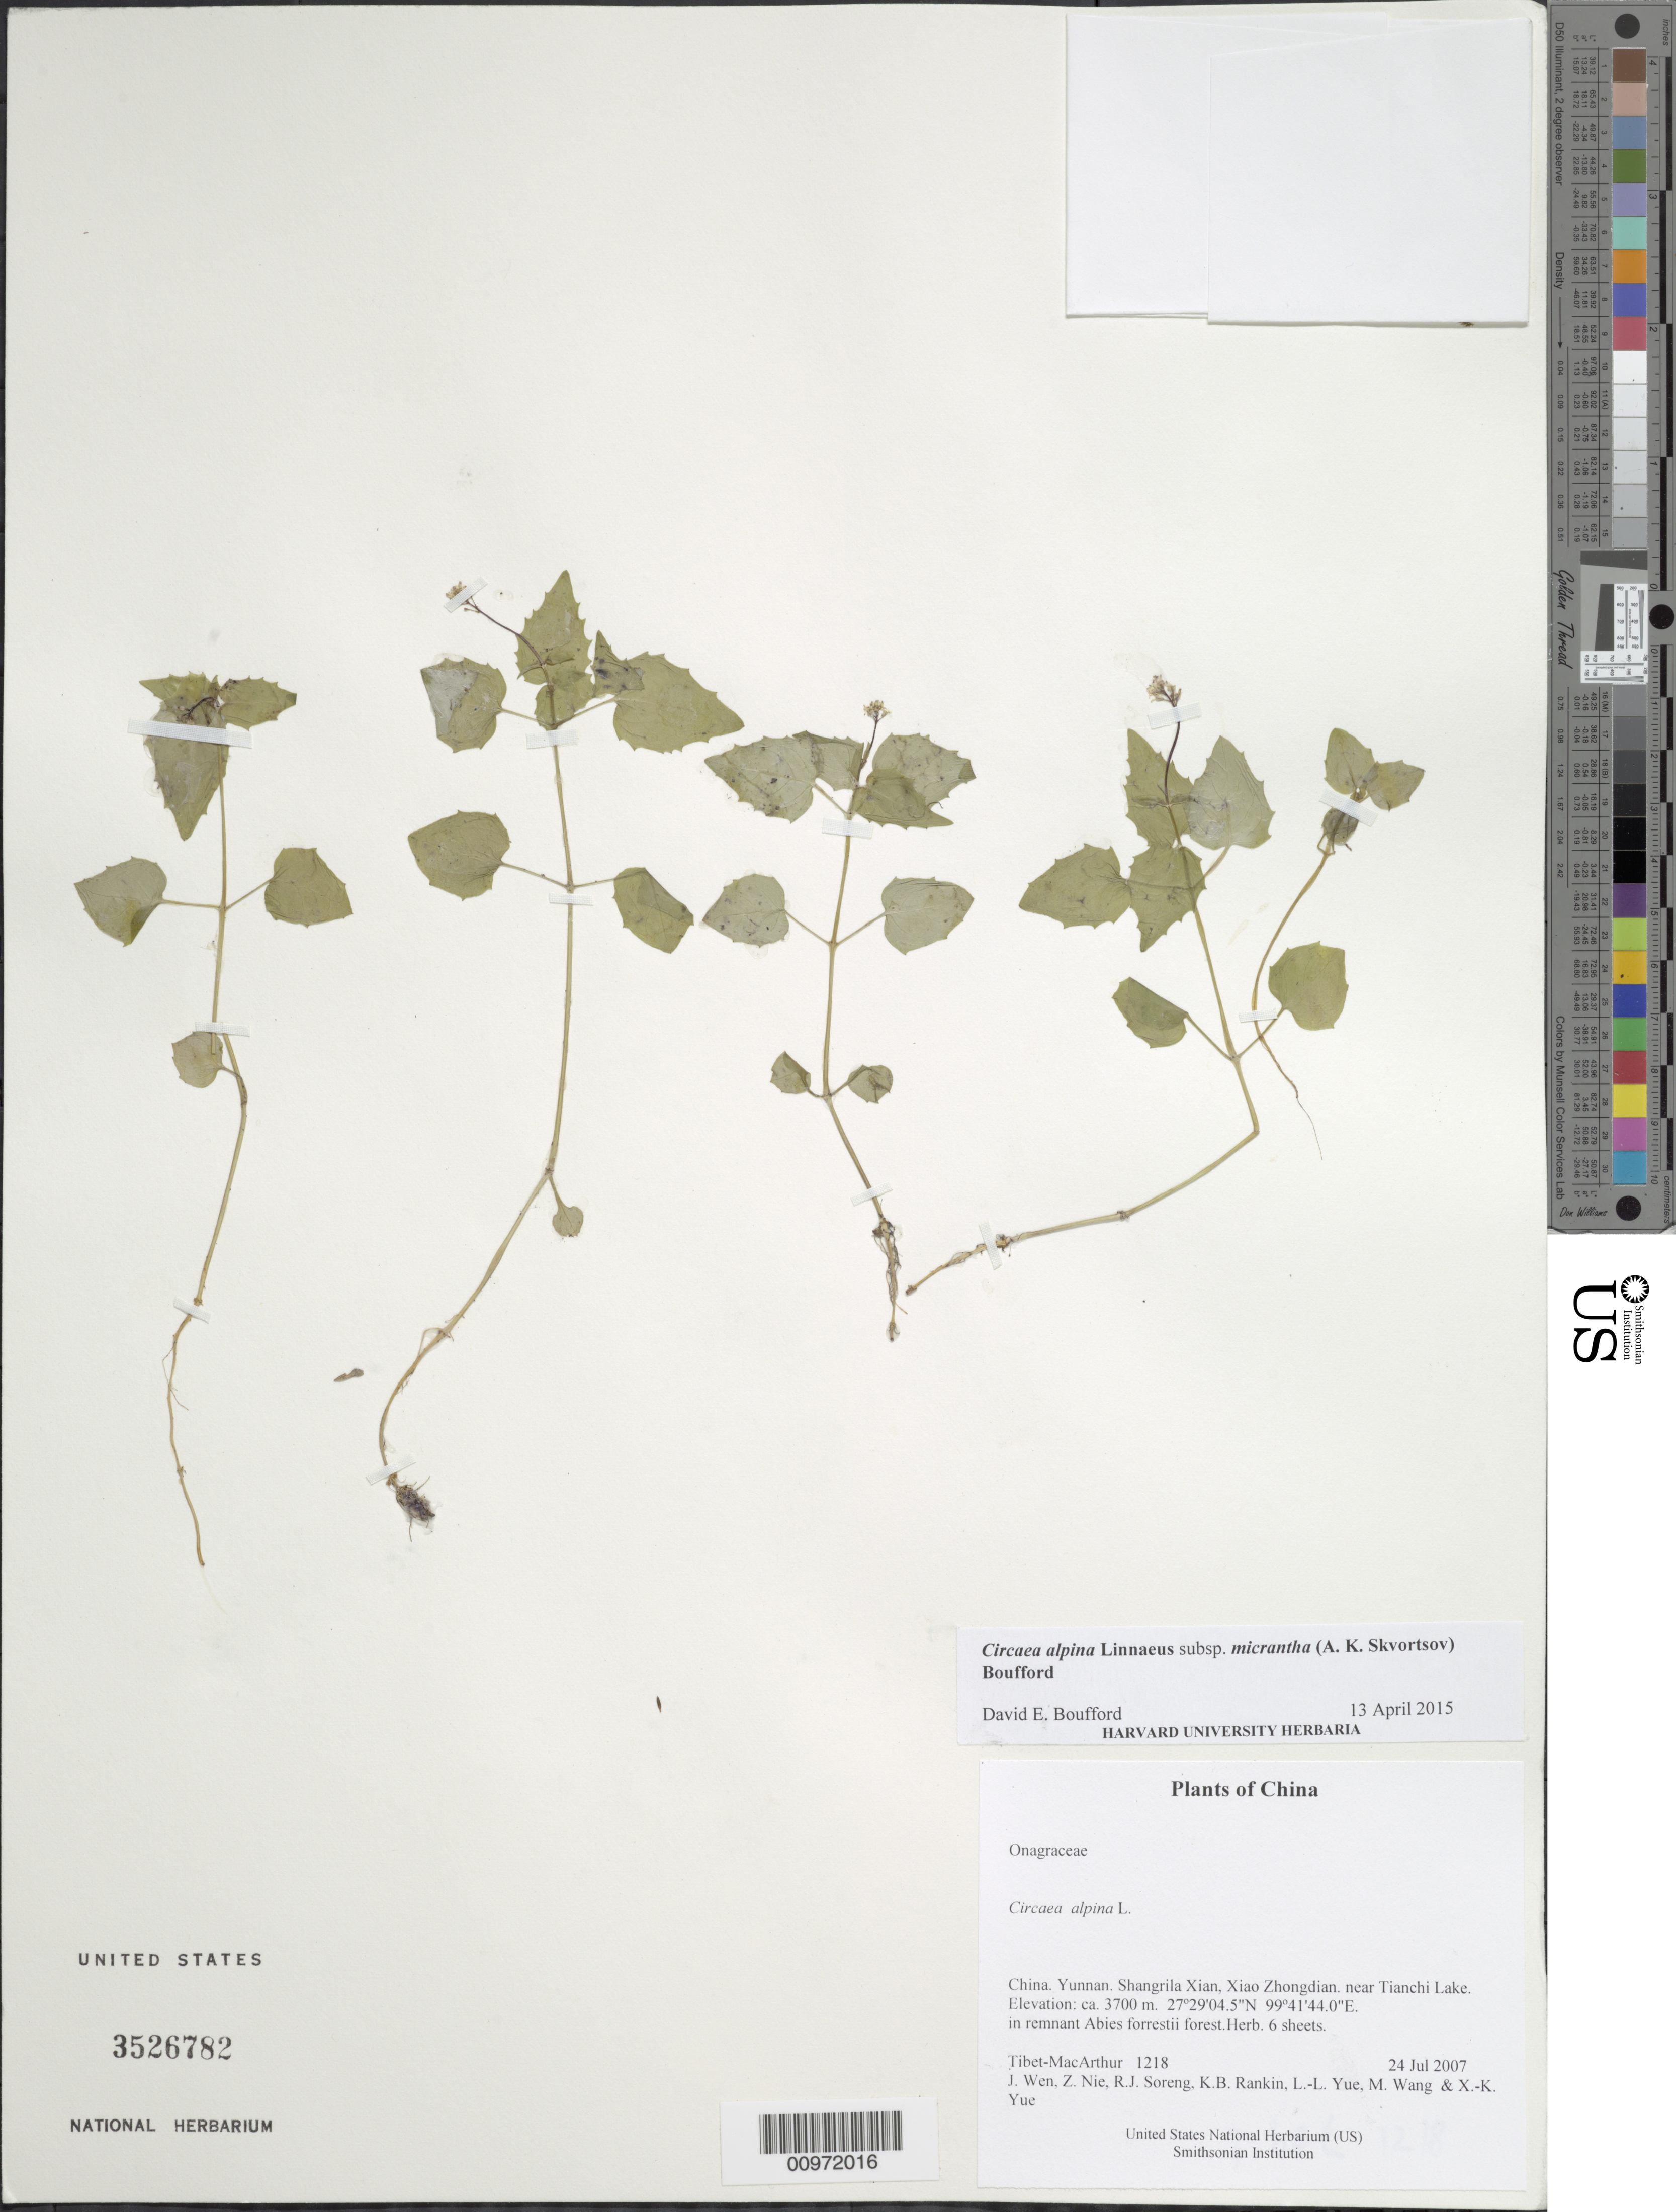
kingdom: Plantae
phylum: Tracheophyta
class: Magnoliopsida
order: Myrtales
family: Onagraceae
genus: Circaea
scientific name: Circaea alpina subsp. micrantha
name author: (A.K. Skvortsov) Boufford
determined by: Boufford, D. E.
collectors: Tibet-MacArthur, J. Wen, Z. Nie, R. J. Soreng, K. Rankin, L. Yue, M. Wang & X. Yue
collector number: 1218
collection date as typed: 24 Jul 2007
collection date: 2007-07-24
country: China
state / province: Yunnan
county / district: Shangrila Xian, Xiao Zhongdian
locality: near Tianchi Lake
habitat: In remnant Abies forrestii forest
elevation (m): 3700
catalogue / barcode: US 3526782